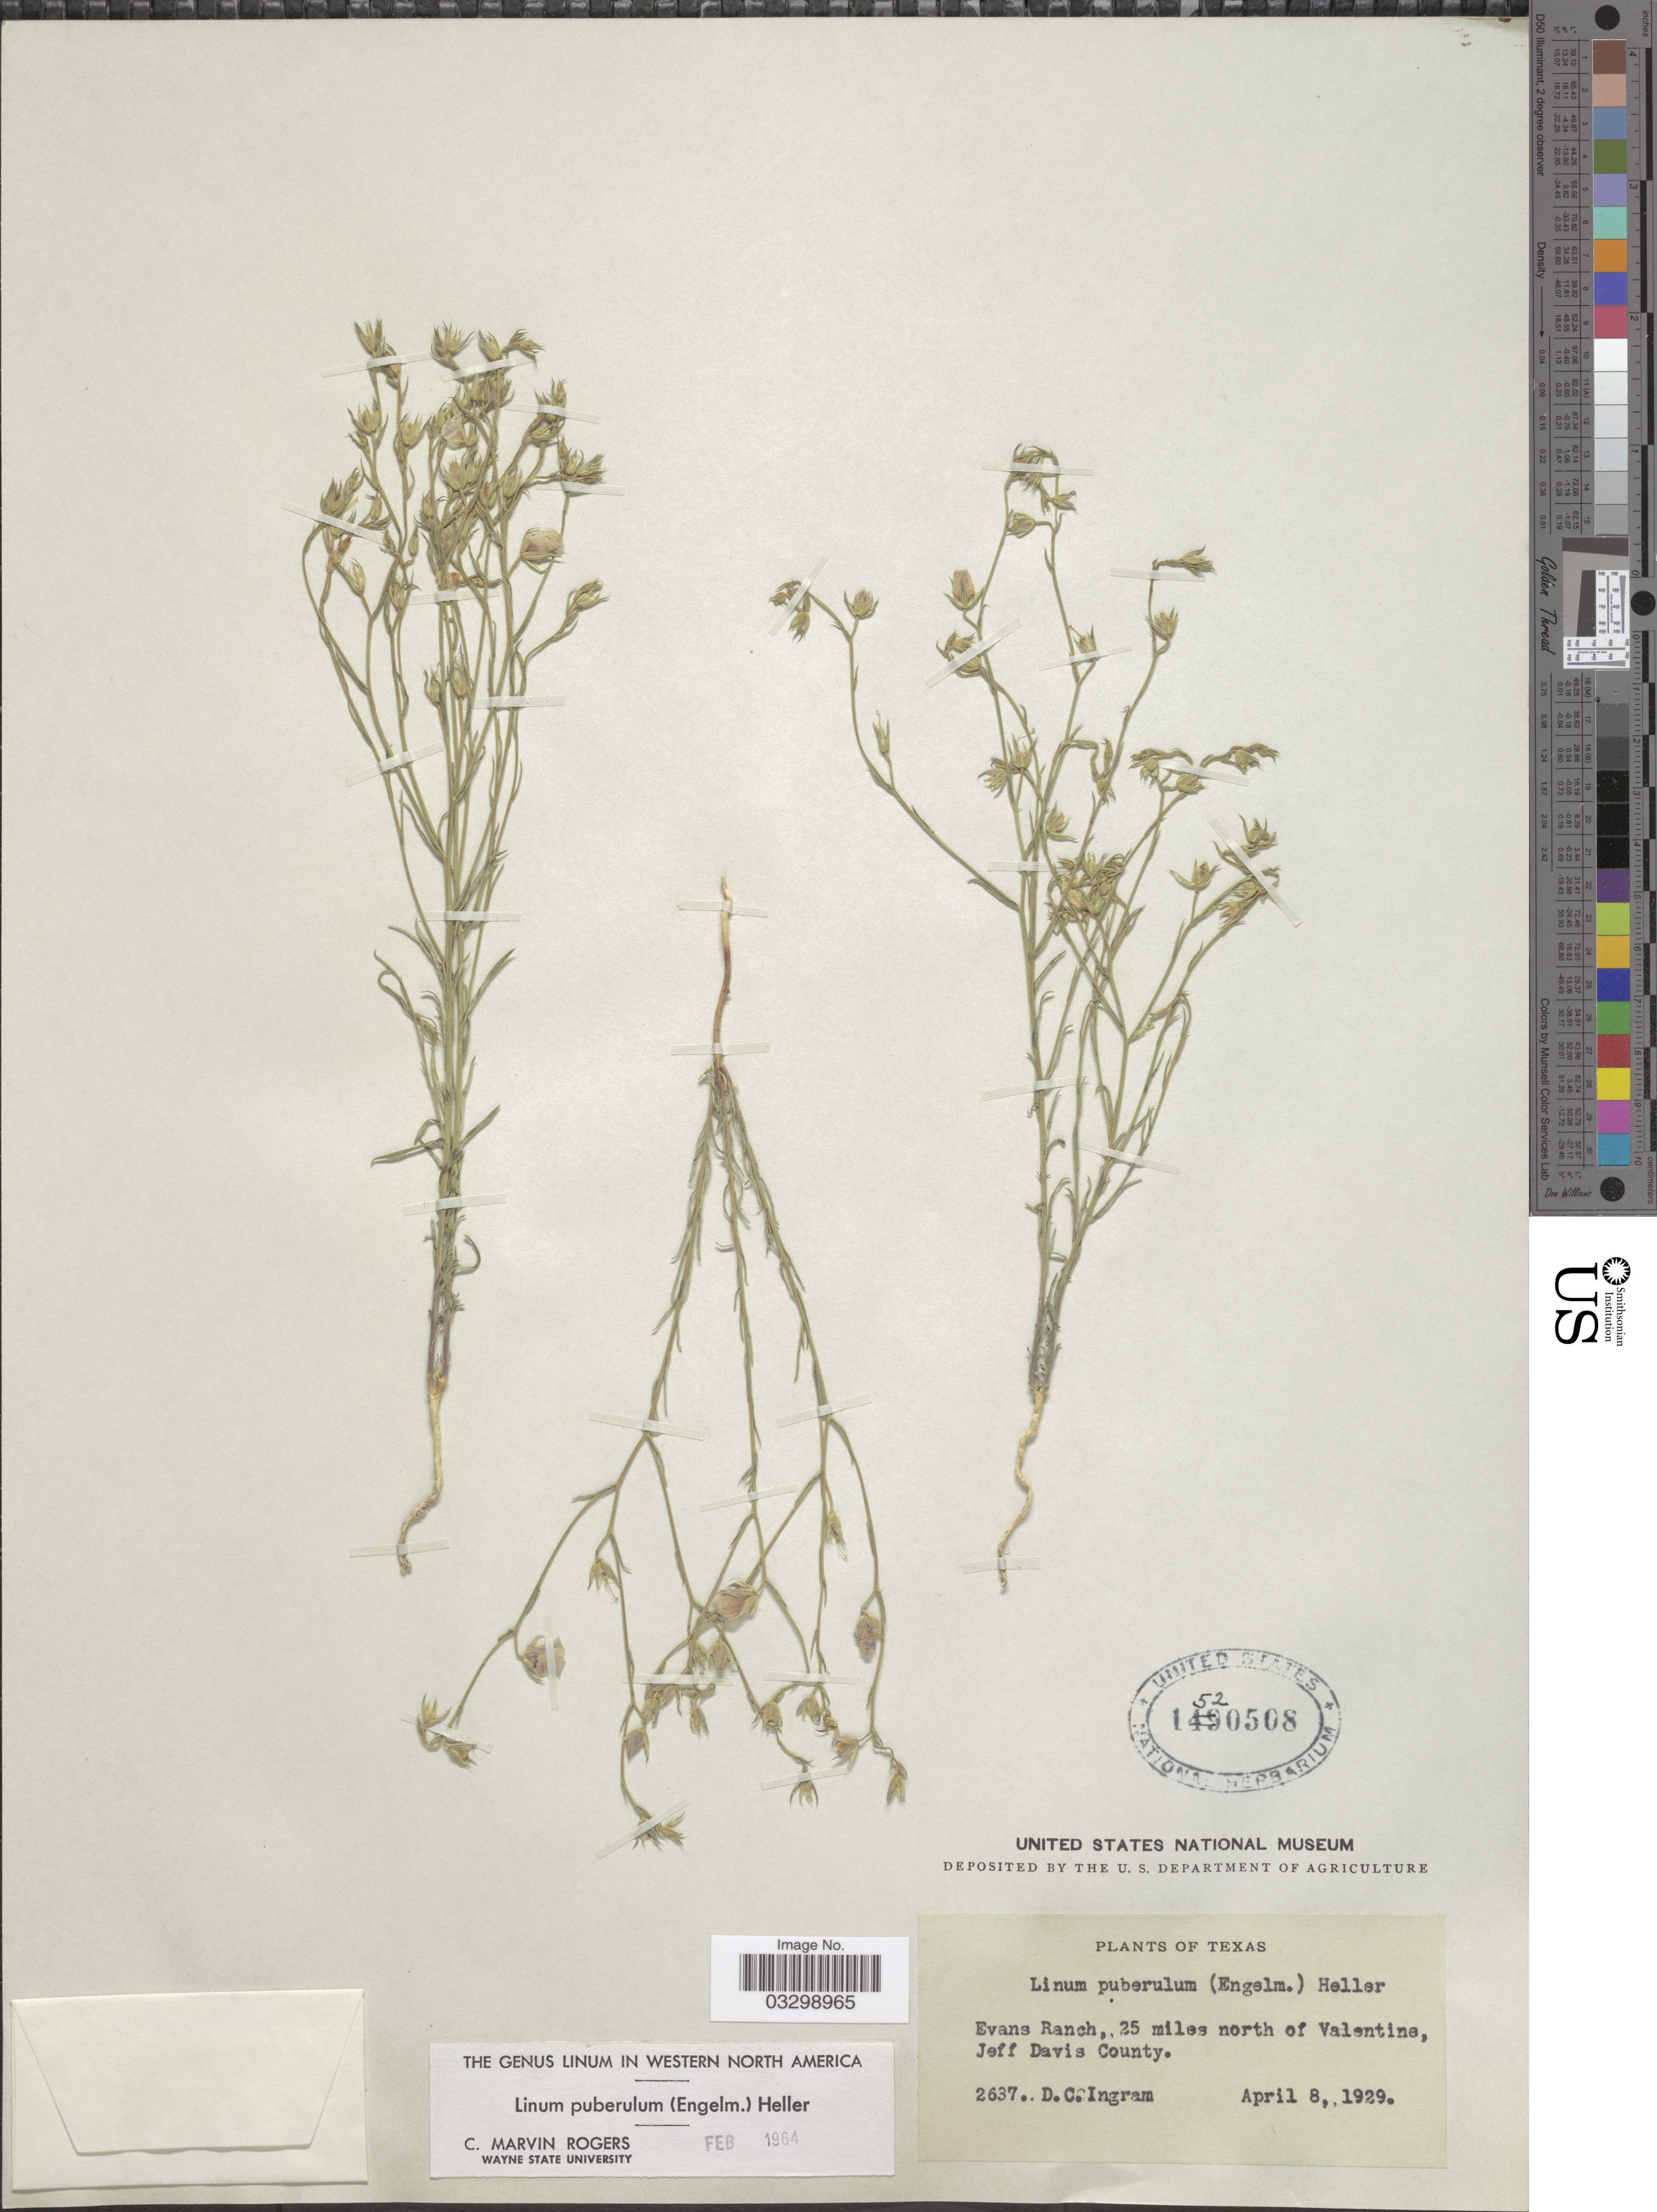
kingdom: Plantae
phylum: Tracheophyta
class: Magnoliopsida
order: Malpighiales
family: Linaceae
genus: Linum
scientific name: Linum puberulum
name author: (Engelm.) A. Heller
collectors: D. C. Ingram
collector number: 2637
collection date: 1929-04-08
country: United States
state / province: Texas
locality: Evans Ranch, 25 miles north of Valentine, Jeff Davis County.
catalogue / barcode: US 1520508